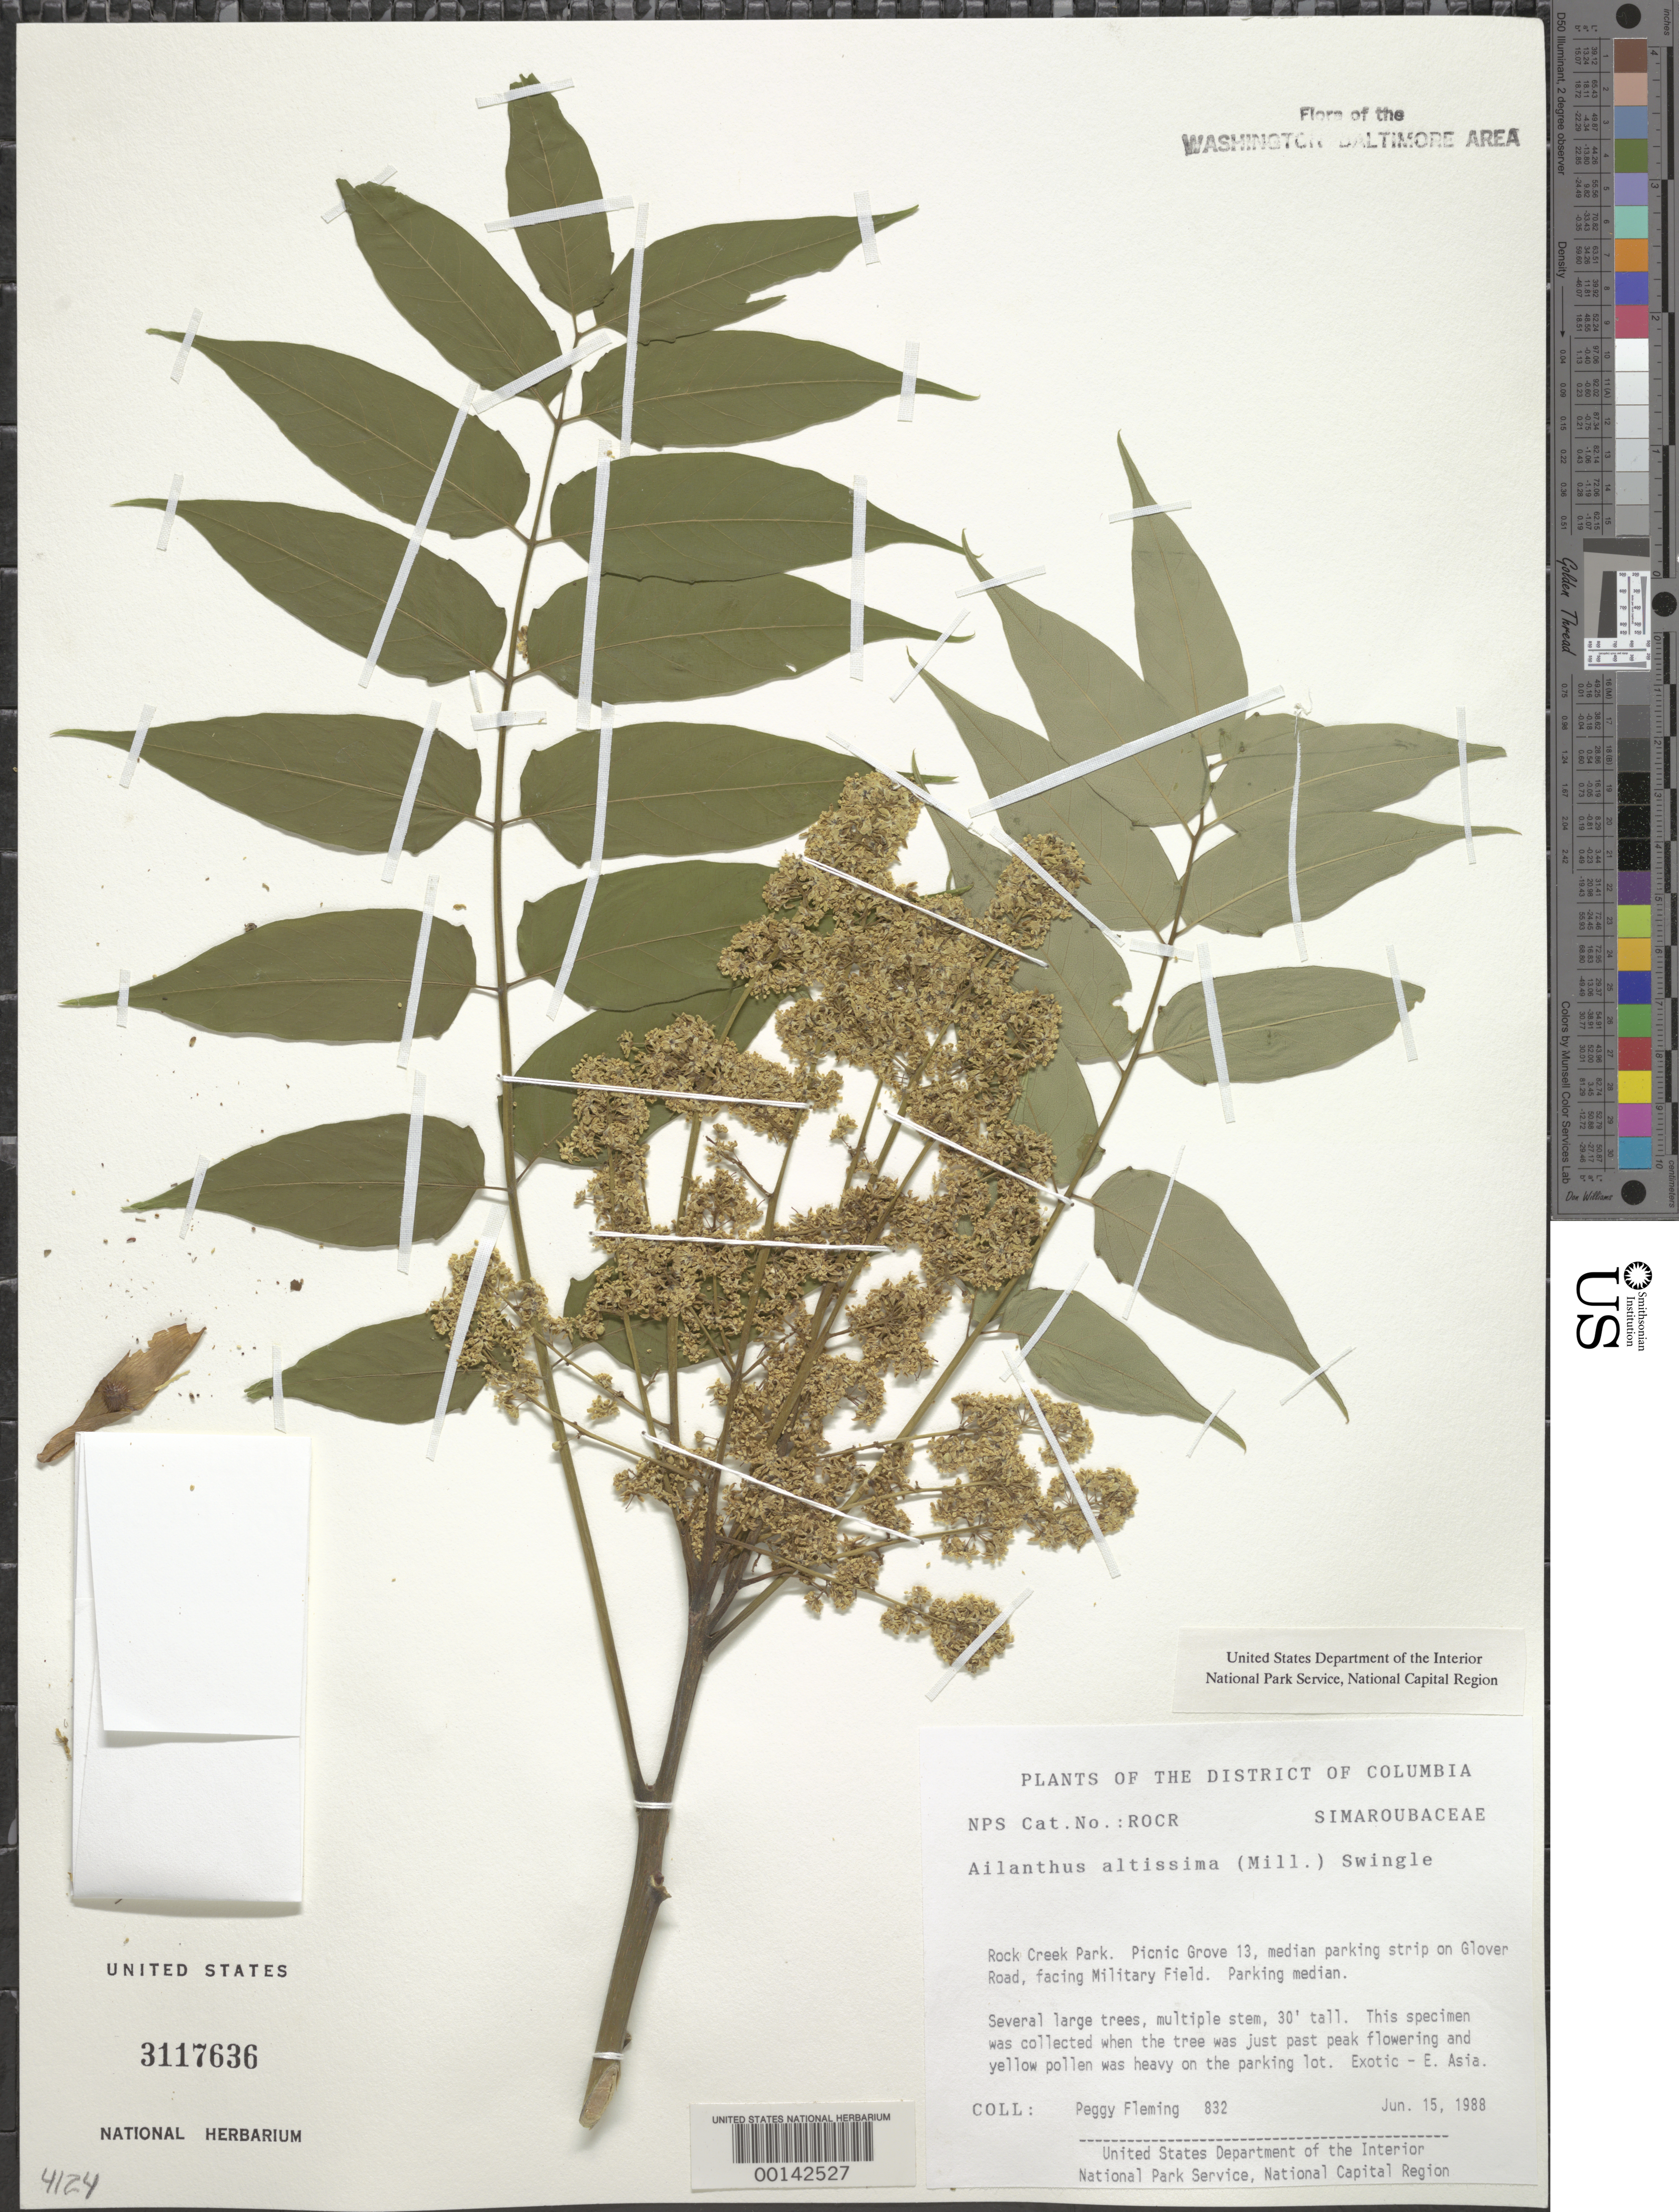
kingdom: Plantae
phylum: Tracheophyta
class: Magnoliopsida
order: Sapindales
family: Simaroubaceae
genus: Ailanthus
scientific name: Ailanthus altissima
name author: (Mill.) Swingle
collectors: P. Fleming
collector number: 832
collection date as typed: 15 Jun 1988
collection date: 1988-06-15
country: United States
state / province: District of Columbia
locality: Rock Creek Park. Picnic Grove 13, median parking strip on Glover Road, facing Military Field. Rock Creek Park and vicinity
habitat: Parking median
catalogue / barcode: US 3117636